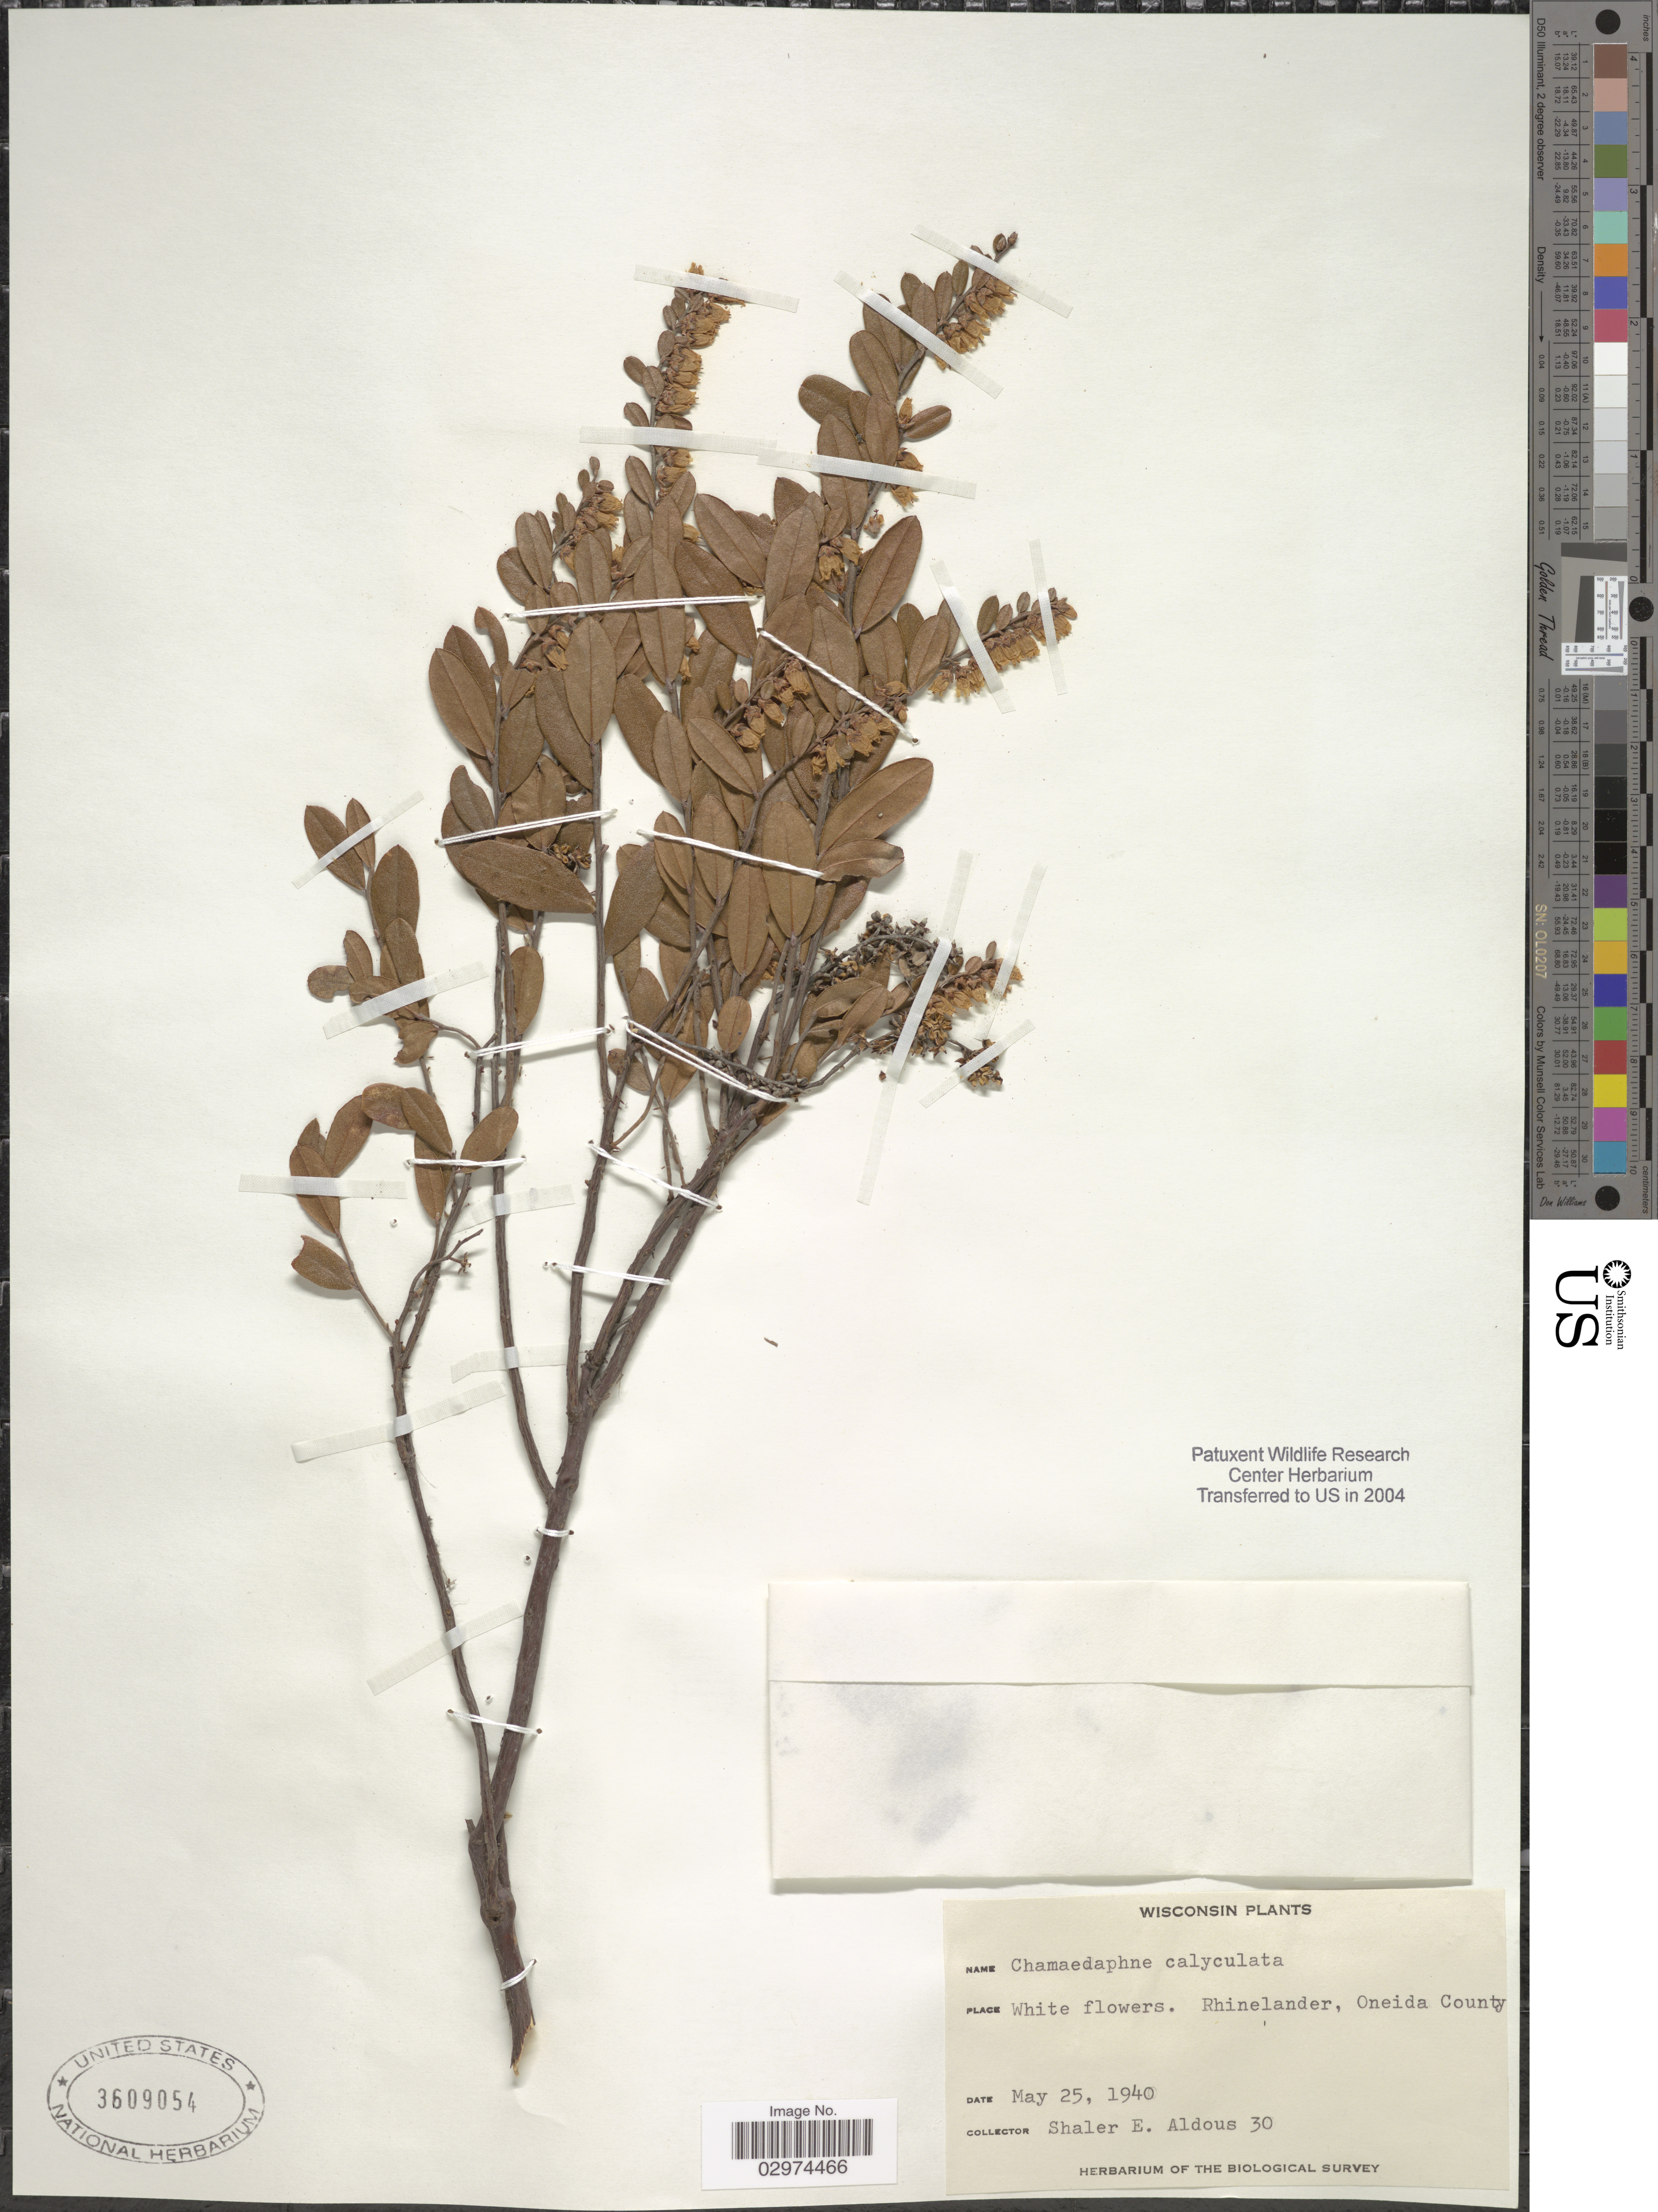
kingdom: Plantae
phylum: Tracheophyta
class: Magnoliopsida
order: Ericales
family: Ericaceae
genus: Chamaedaphne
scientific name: Chamaedaphne calyculata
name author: (L.) Moench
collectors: S. Aldous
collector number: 30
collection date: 1940-05-25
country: United States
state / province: Wisconsin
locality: Rhinelander, Oneida County.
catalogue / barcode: US 3609054